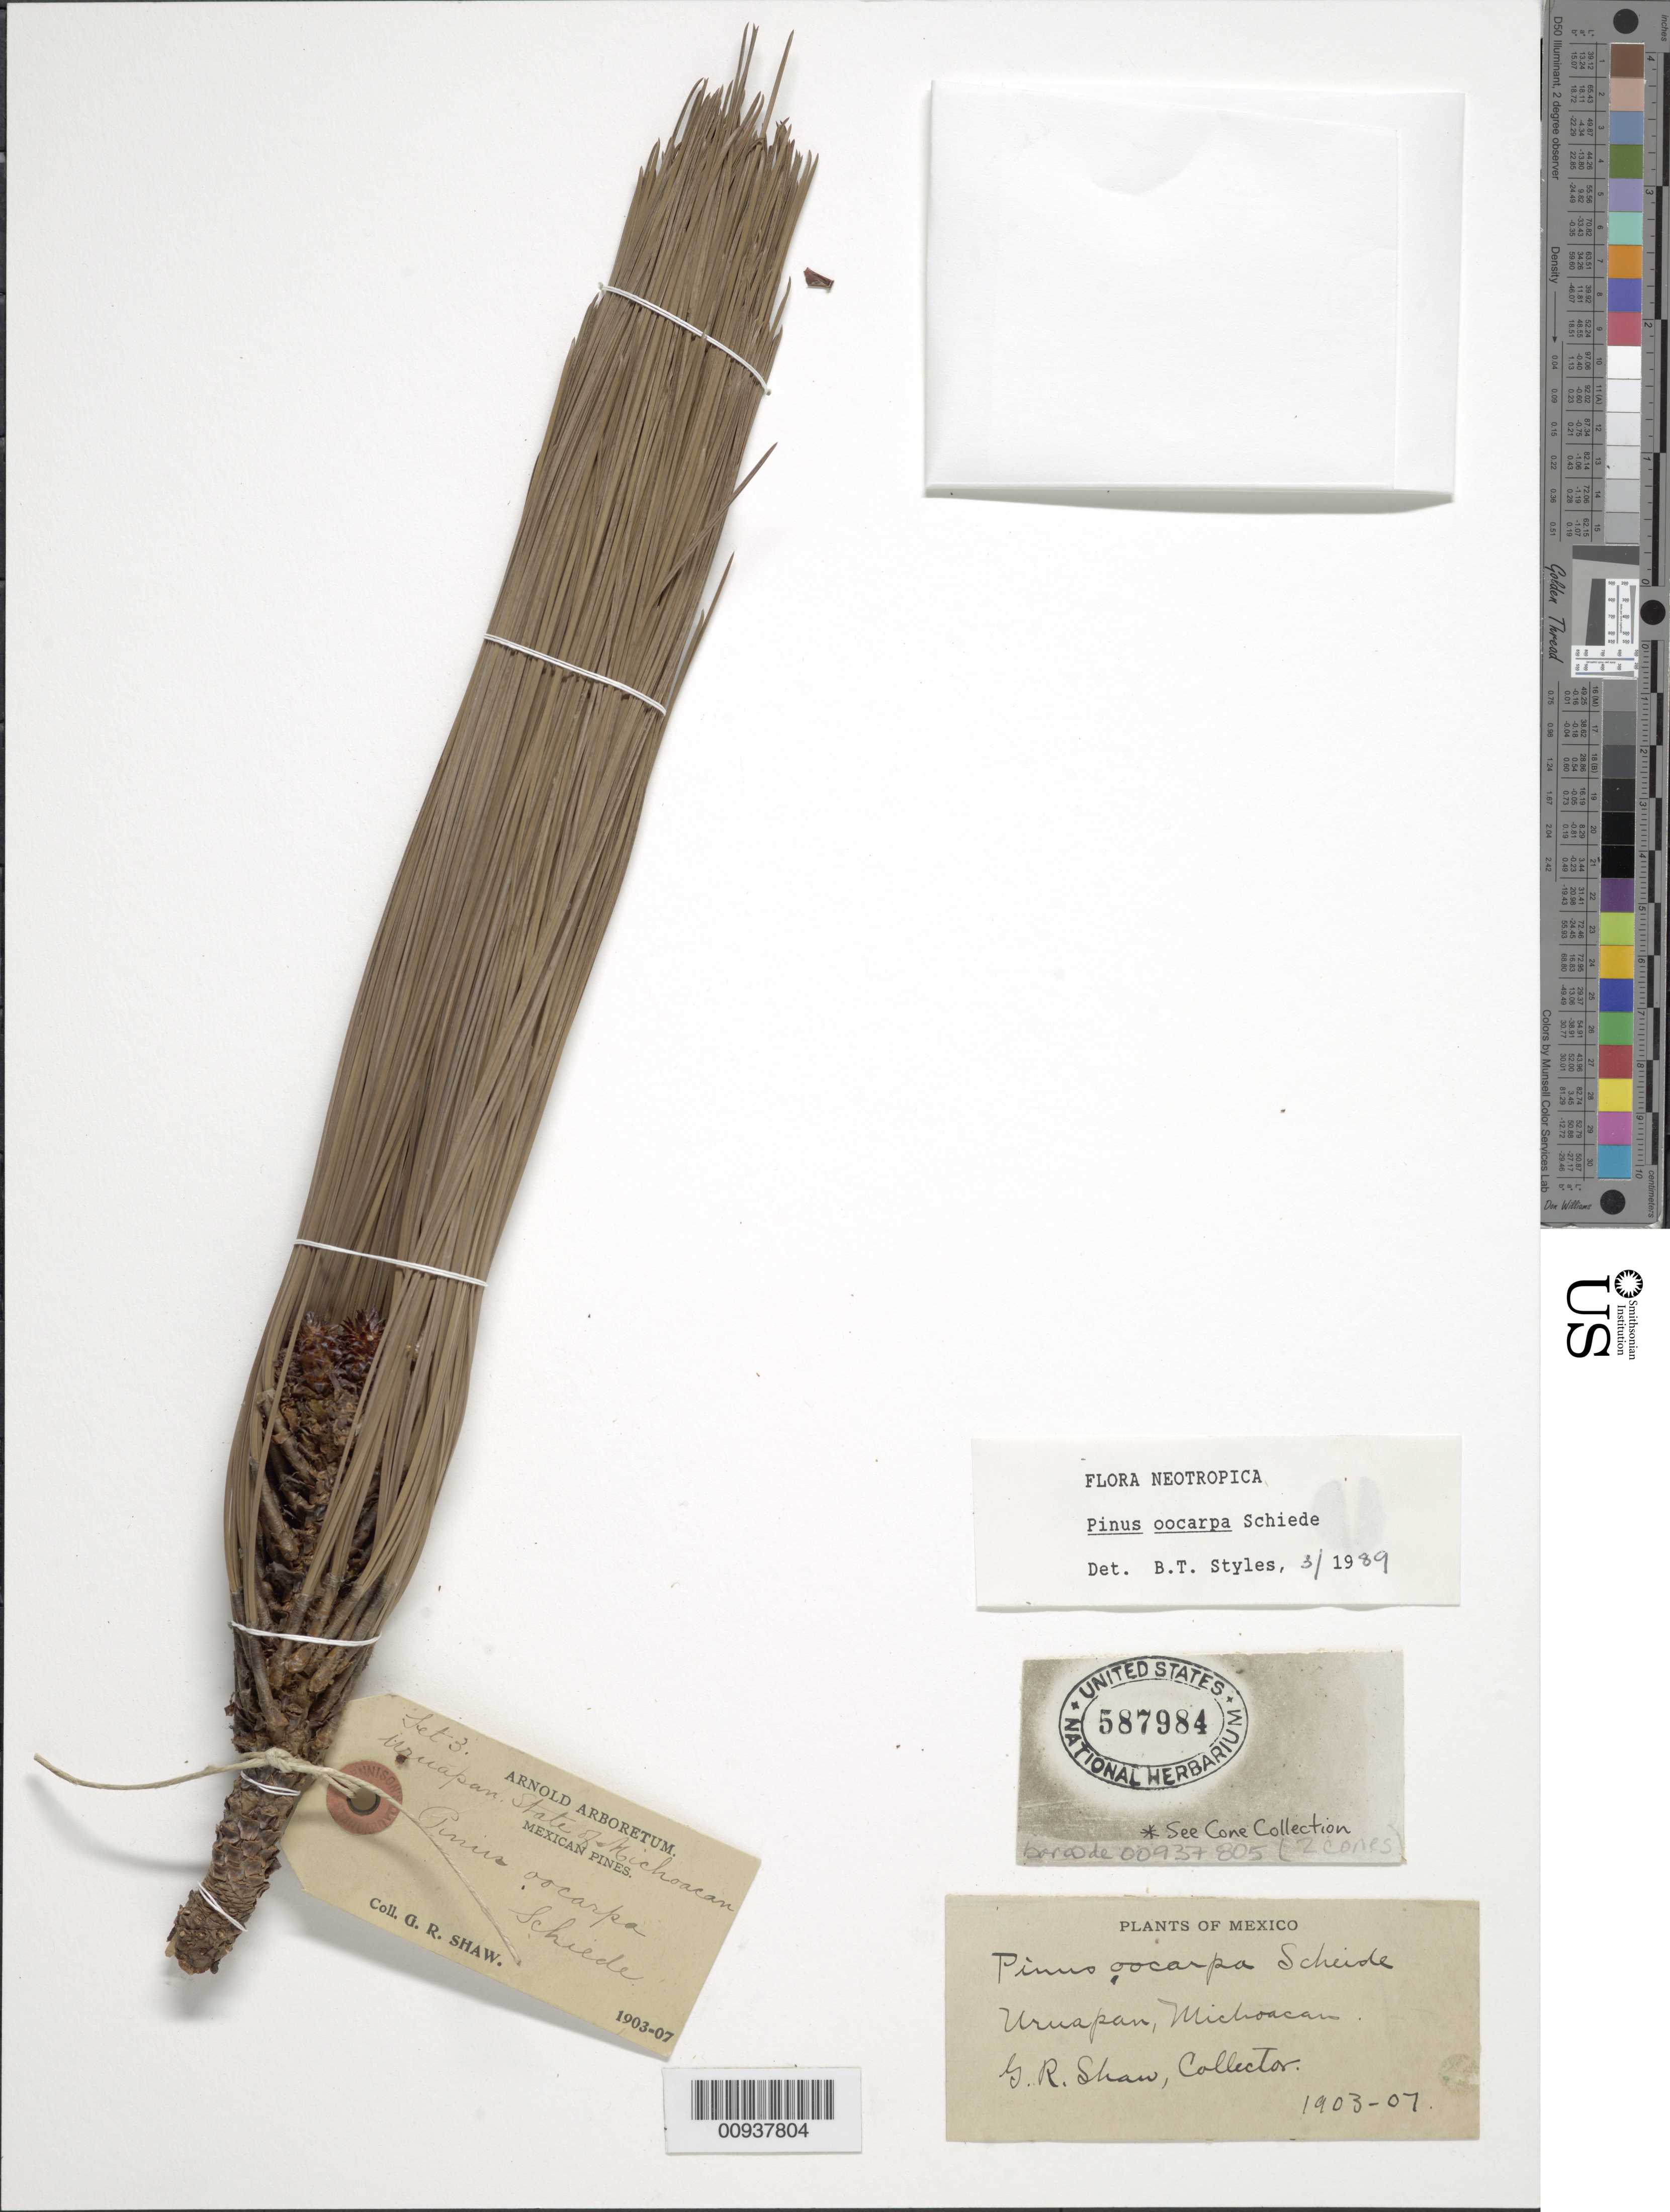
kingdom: Plantae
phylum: Tracheophyta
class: Pinopsida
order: Pinales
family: Pinaceae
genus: Pinus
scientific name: Pinus oocarpa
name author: Schiede ex Schltdl.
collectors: G. R. Shaw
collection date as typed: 1903 to -- --- 1907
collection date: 1903/1907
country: Mexico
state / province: Michoacán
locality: Uruapan.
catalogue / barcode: US 587984